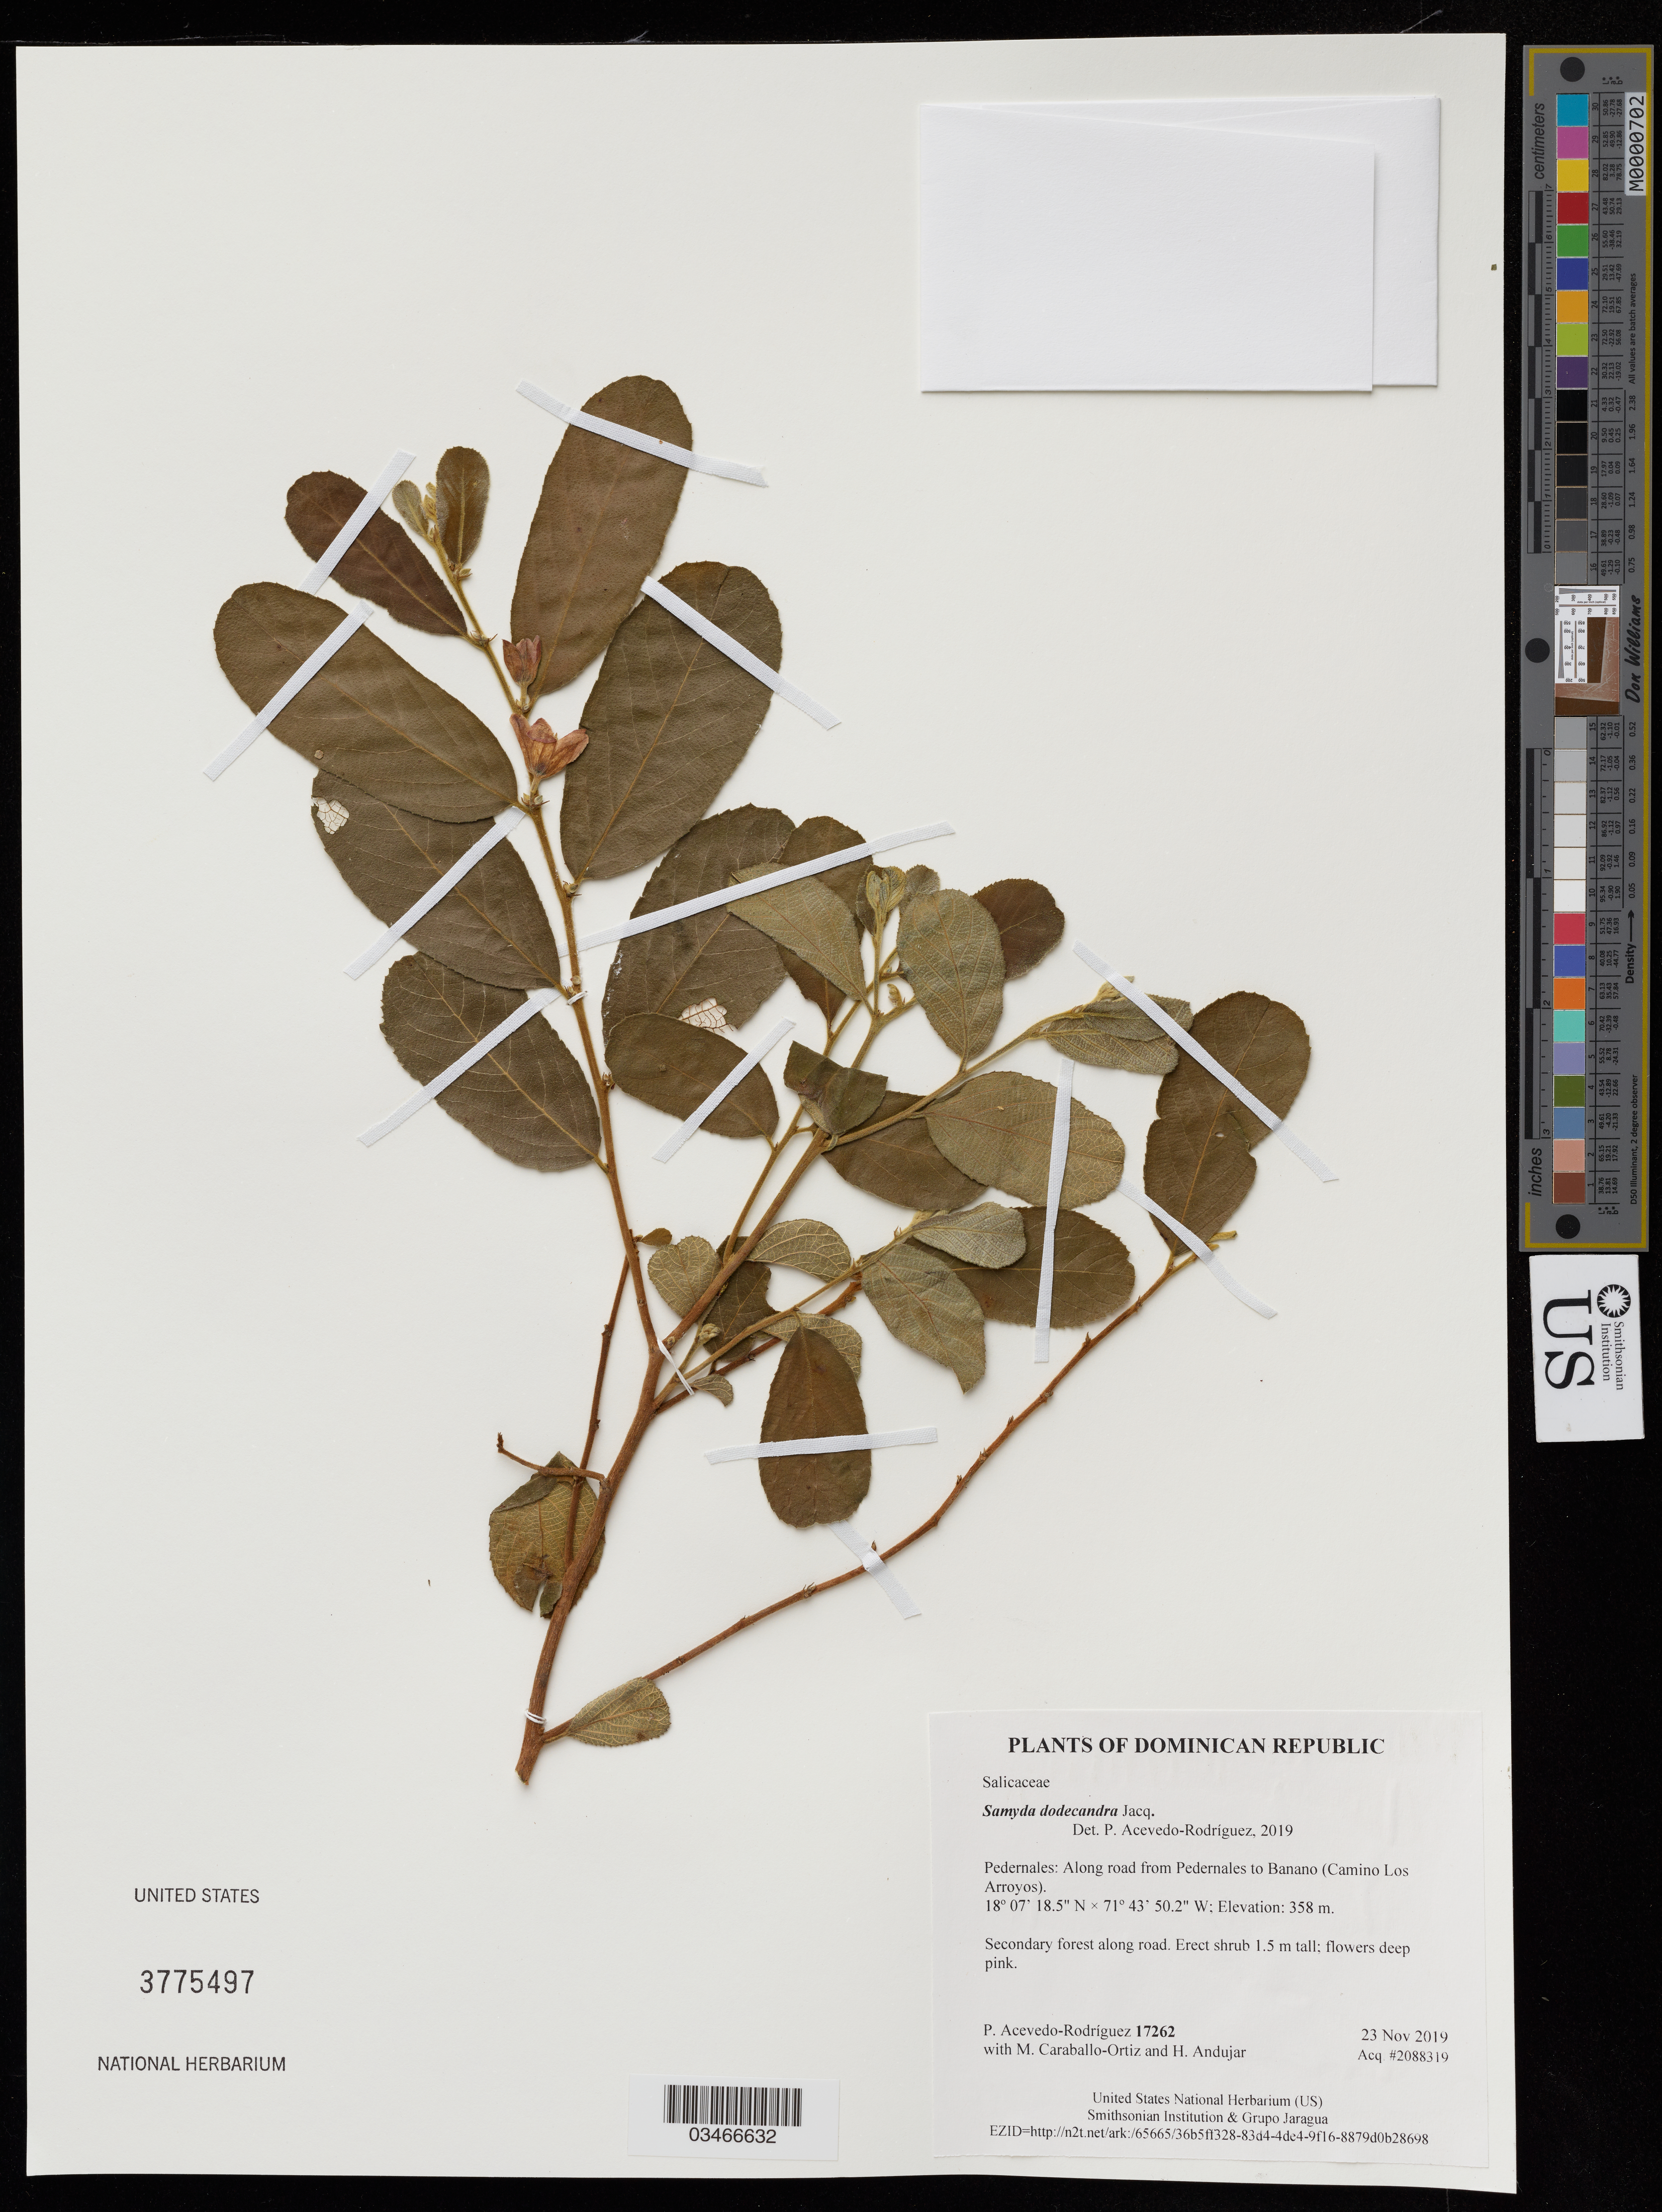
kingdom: Plantae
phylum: Tracheophyta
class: Magnoliopsida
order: Malpighiales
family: Salicaceae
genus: Samyda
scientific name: Samyda dodecandra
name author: Jacq.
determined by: Acevedo-Rodriguez, P., (US), Smithsonian Institution - National Museum of Natural History (UNITED STATES)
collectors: P. Acevedo-Rodriguez, M. Caraballo-Ortiz & H. Andujar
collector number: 17262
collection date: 2019-11-23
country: Dominican Republic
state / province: Pedernales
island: Hispaniola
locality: Along road from Pedernales to Banano (Camino Los Arroyos), disturbed roadside vegetation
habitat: Secondary forest along road.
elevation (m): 358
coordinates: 18.12180 N, 71.73061 W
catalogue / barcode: US 3775497